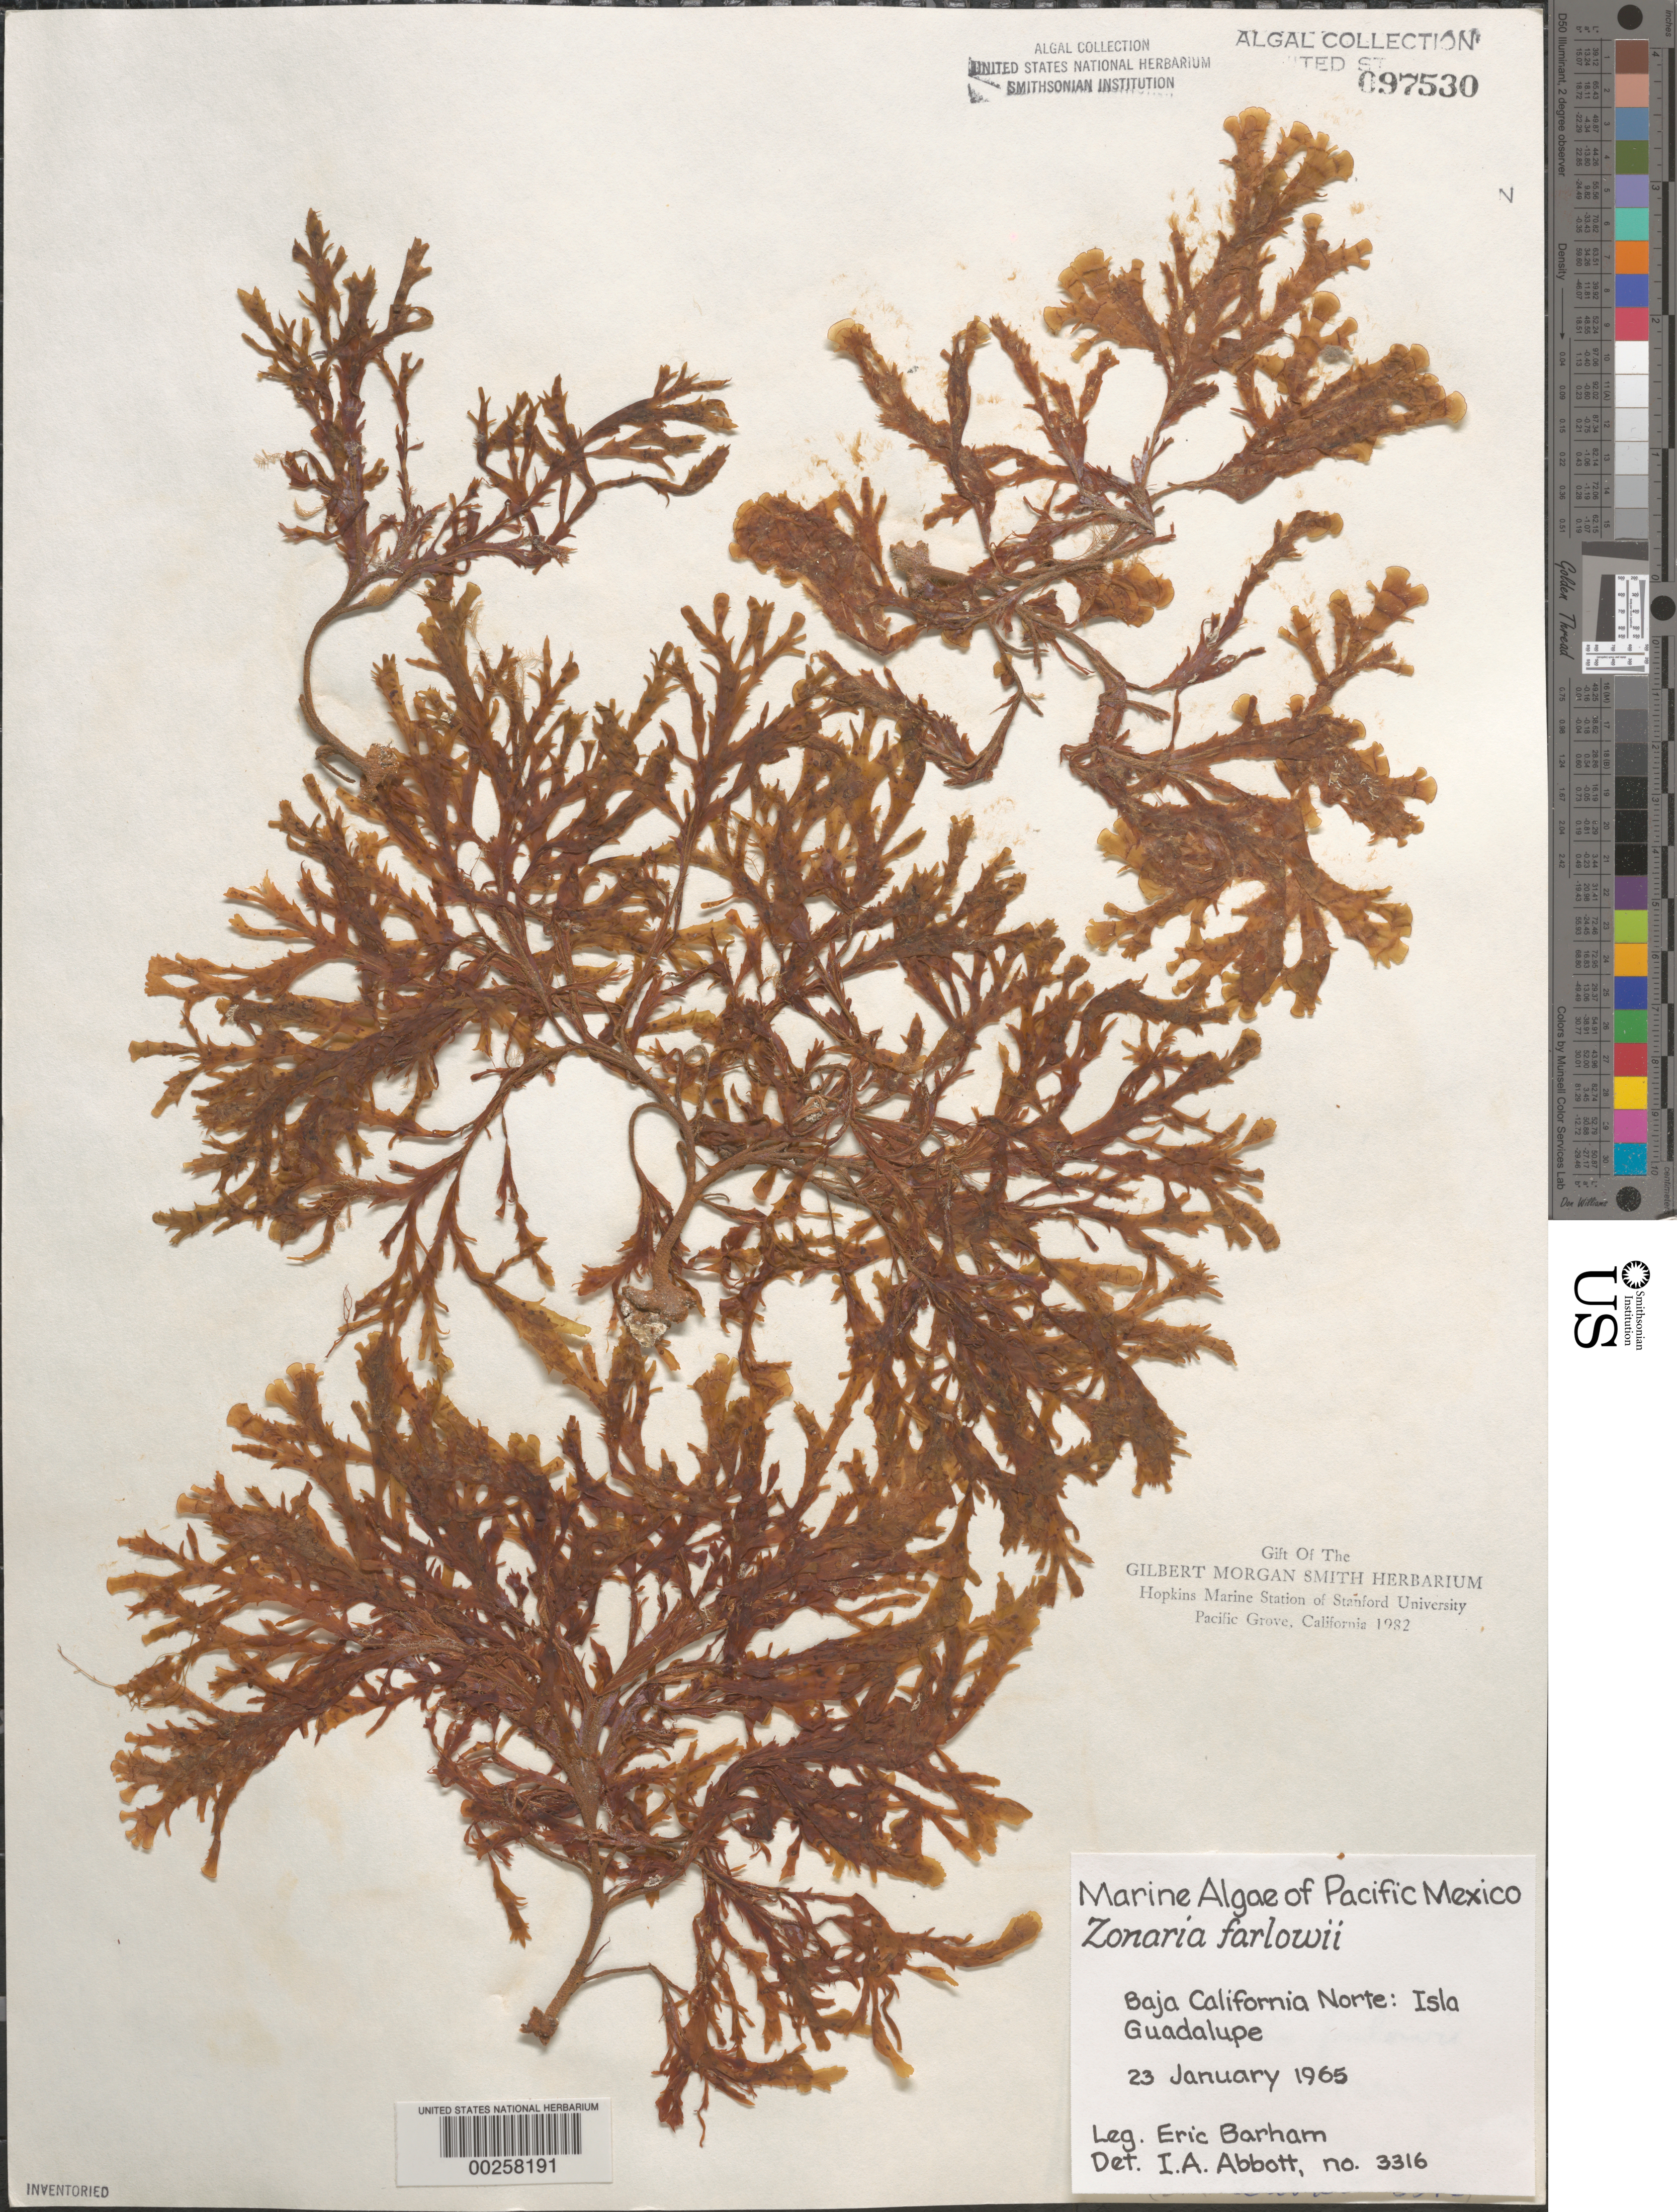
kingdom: Chromista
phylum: Ochrophyta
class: Phaeophyceae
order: Dictyotales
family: Dictyotaceae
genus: Zonaria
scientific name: Zonaria farlowii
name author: Setch. & N.L. Gardner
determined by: Abbott, Isabella A.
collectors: E. Barham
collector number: IAA 3316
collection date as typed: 23 Jan 1965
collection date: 1965-01-23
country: Mexico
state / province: Baja California Norte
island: Isla Guadalupe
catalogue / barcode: US 97530